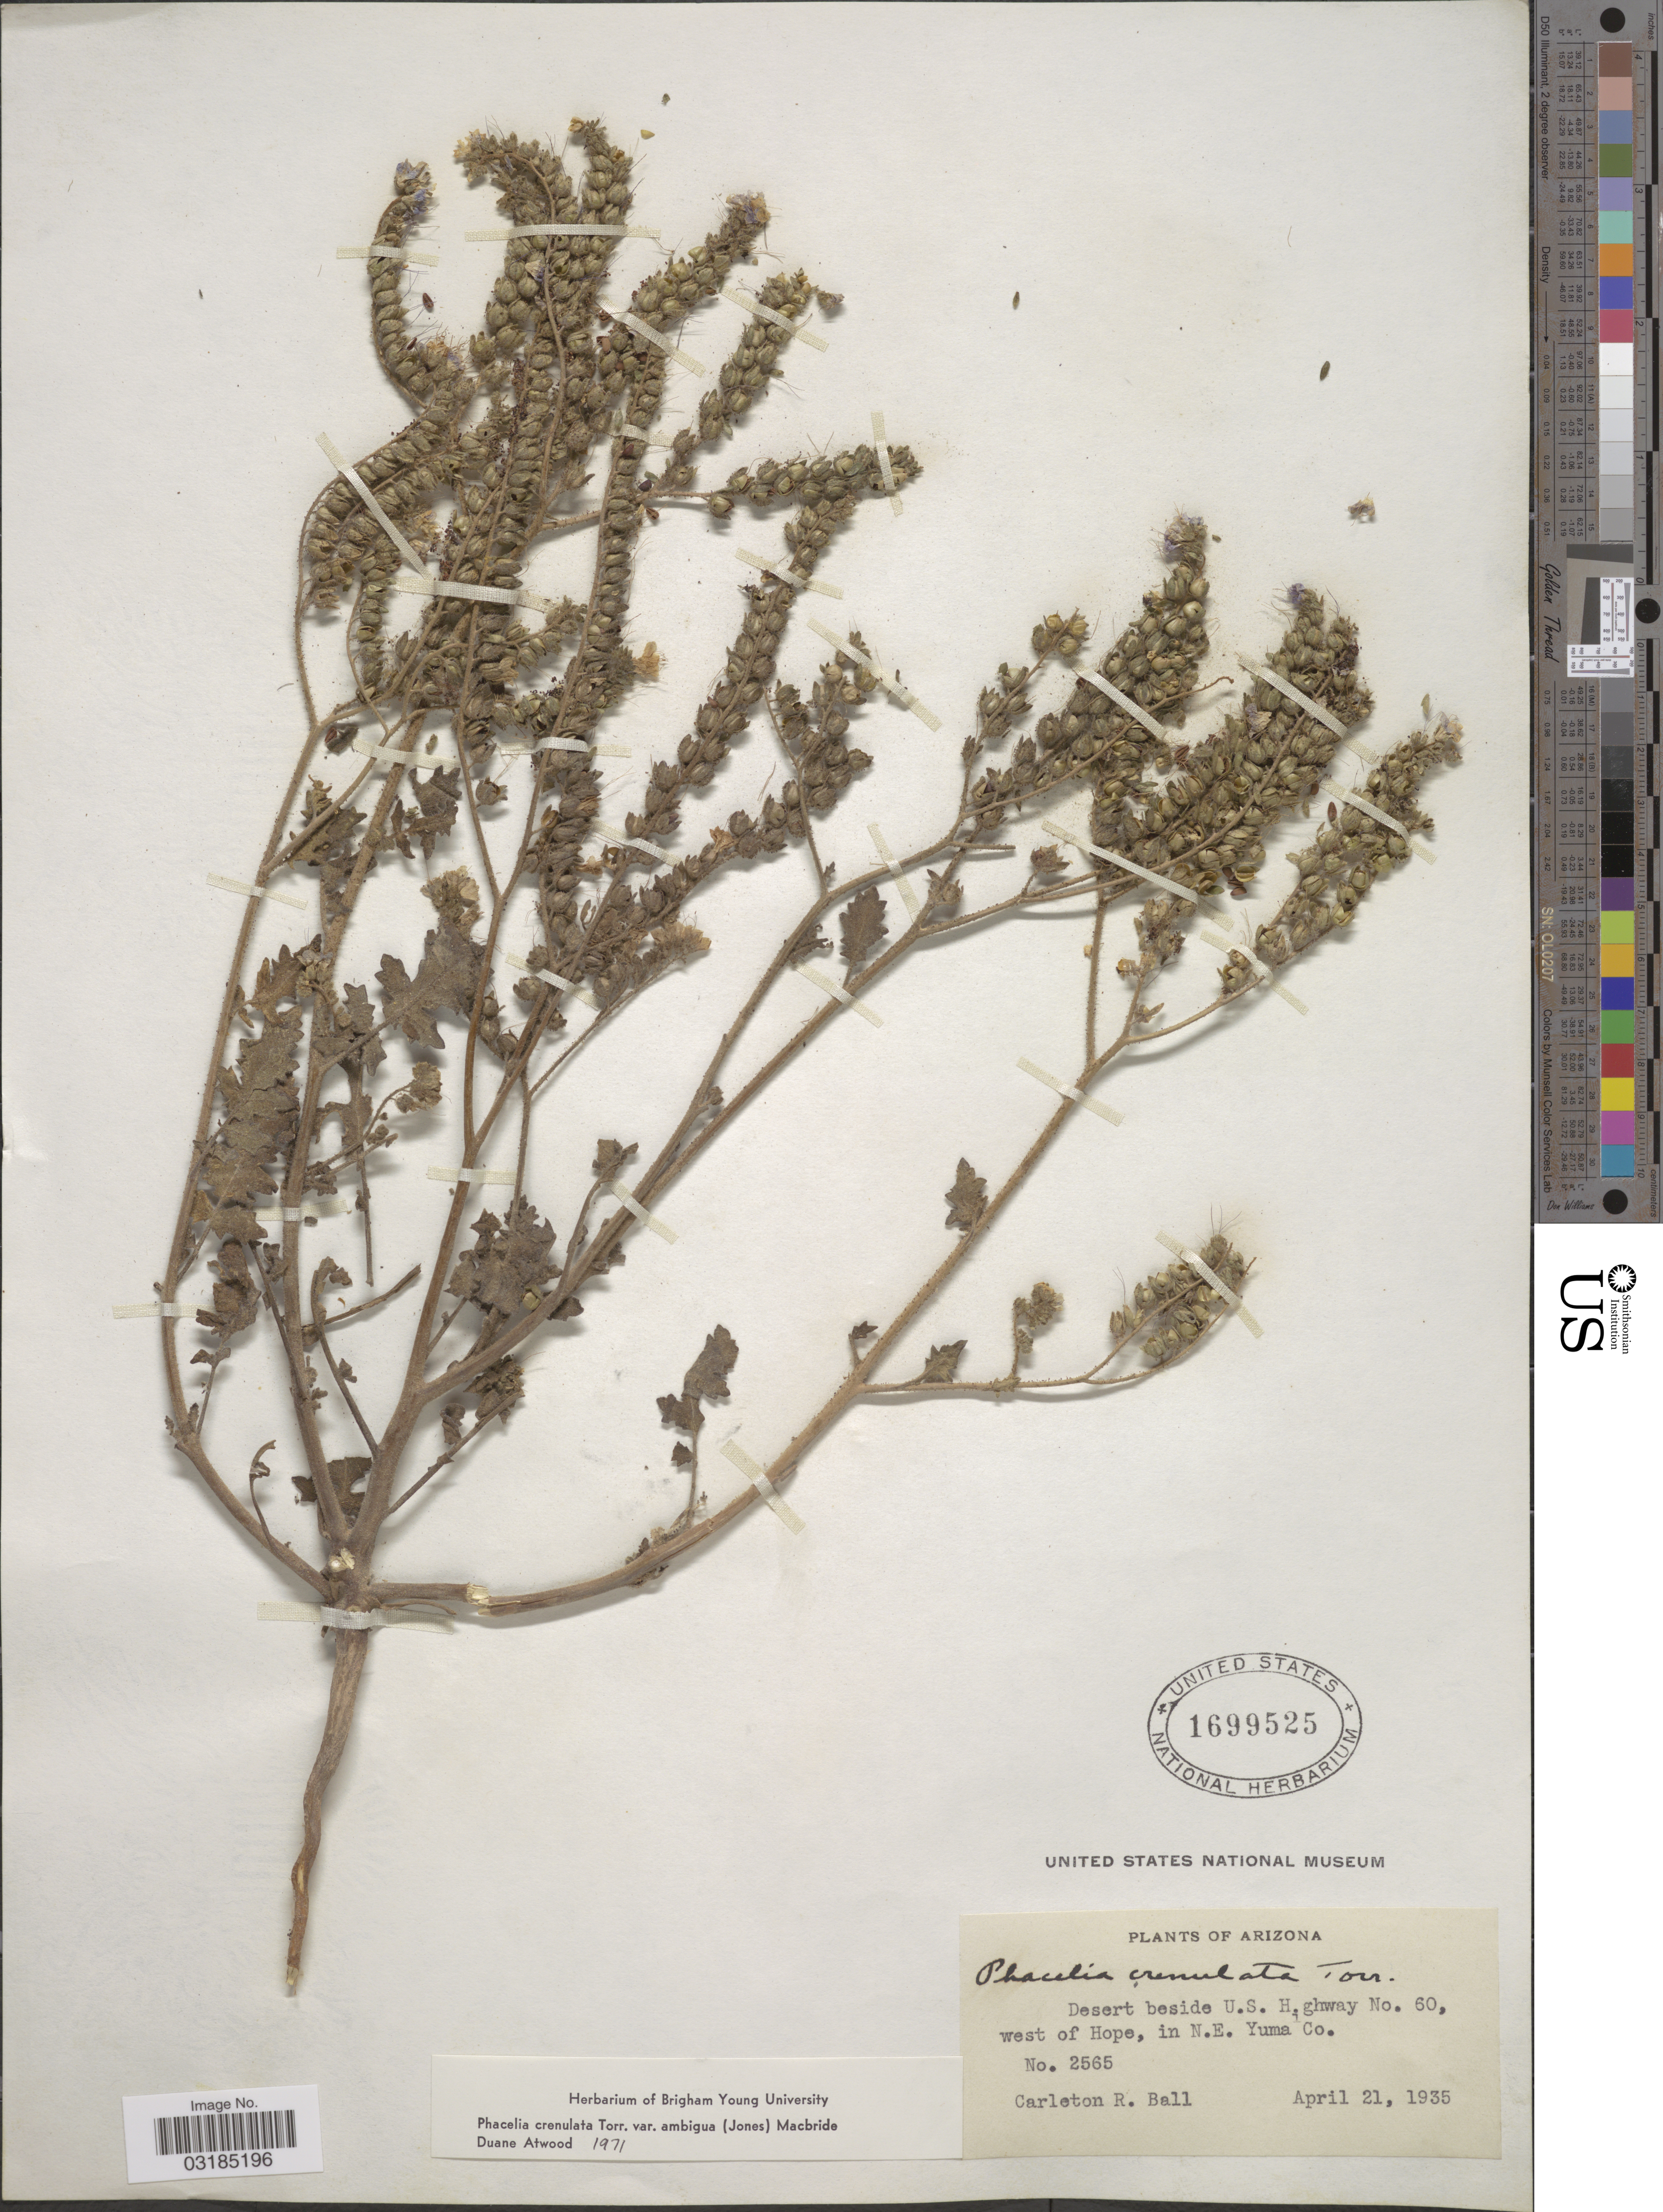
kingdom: Plantae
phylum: Tracheophyta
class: Magnoliopsida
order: Boraginales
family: Hydrophyllaceae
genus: Phacelia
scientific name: Phacelia crenulata var. ambigua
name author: (M.E. Jones) J.F. Macbr.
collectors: C. R. Ball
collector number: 2565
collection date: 1935-04-21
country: United States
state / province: Arizona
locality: Desert beside U.S. Highway No. 60, west of Hope, in N.E. Yuma Co.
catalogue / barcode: US 1699525